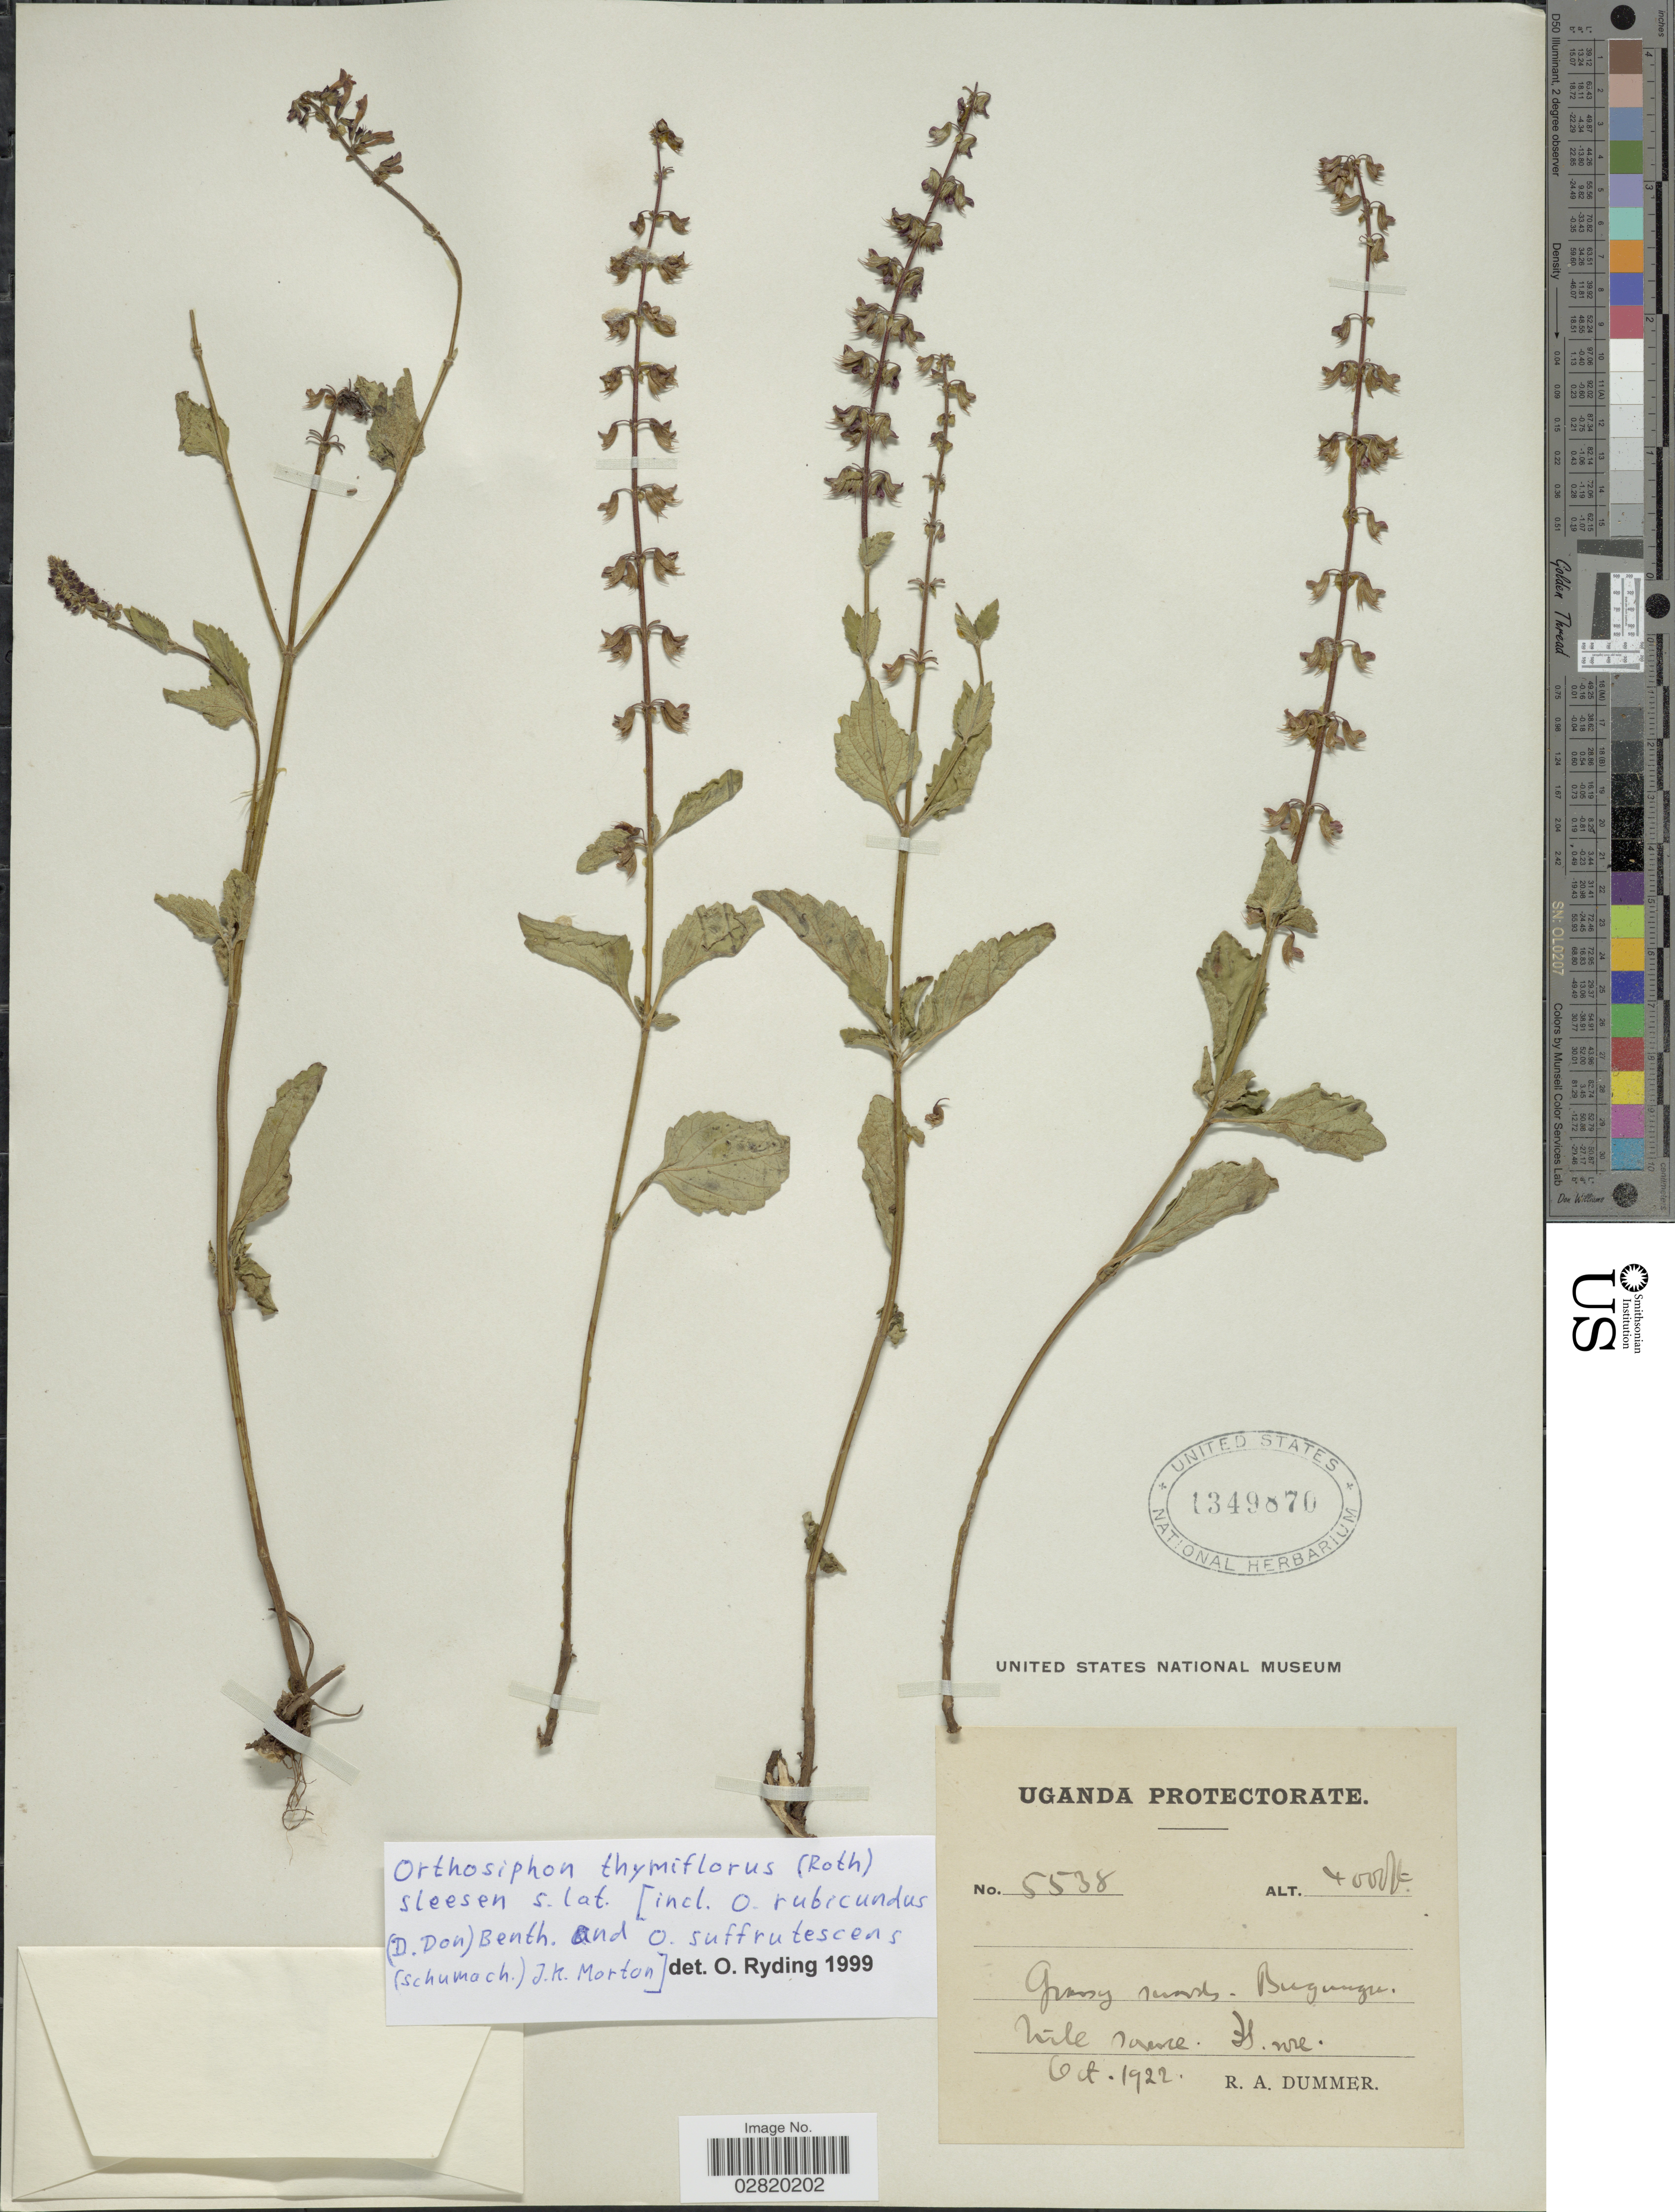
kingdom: Plantae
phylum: Tracheophyta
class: Magnoliopsida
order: Lamiales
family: Lamiaceae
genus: Orthosiphon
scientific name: Orthosiphon thymiflorus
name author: (A. Roth) Sleesen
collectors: R. Dümmer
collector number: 5538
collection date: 1922-10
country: Uganda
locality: Uganda Protectorate, Grassy roads, Bugungu.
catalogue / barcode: US 1349870